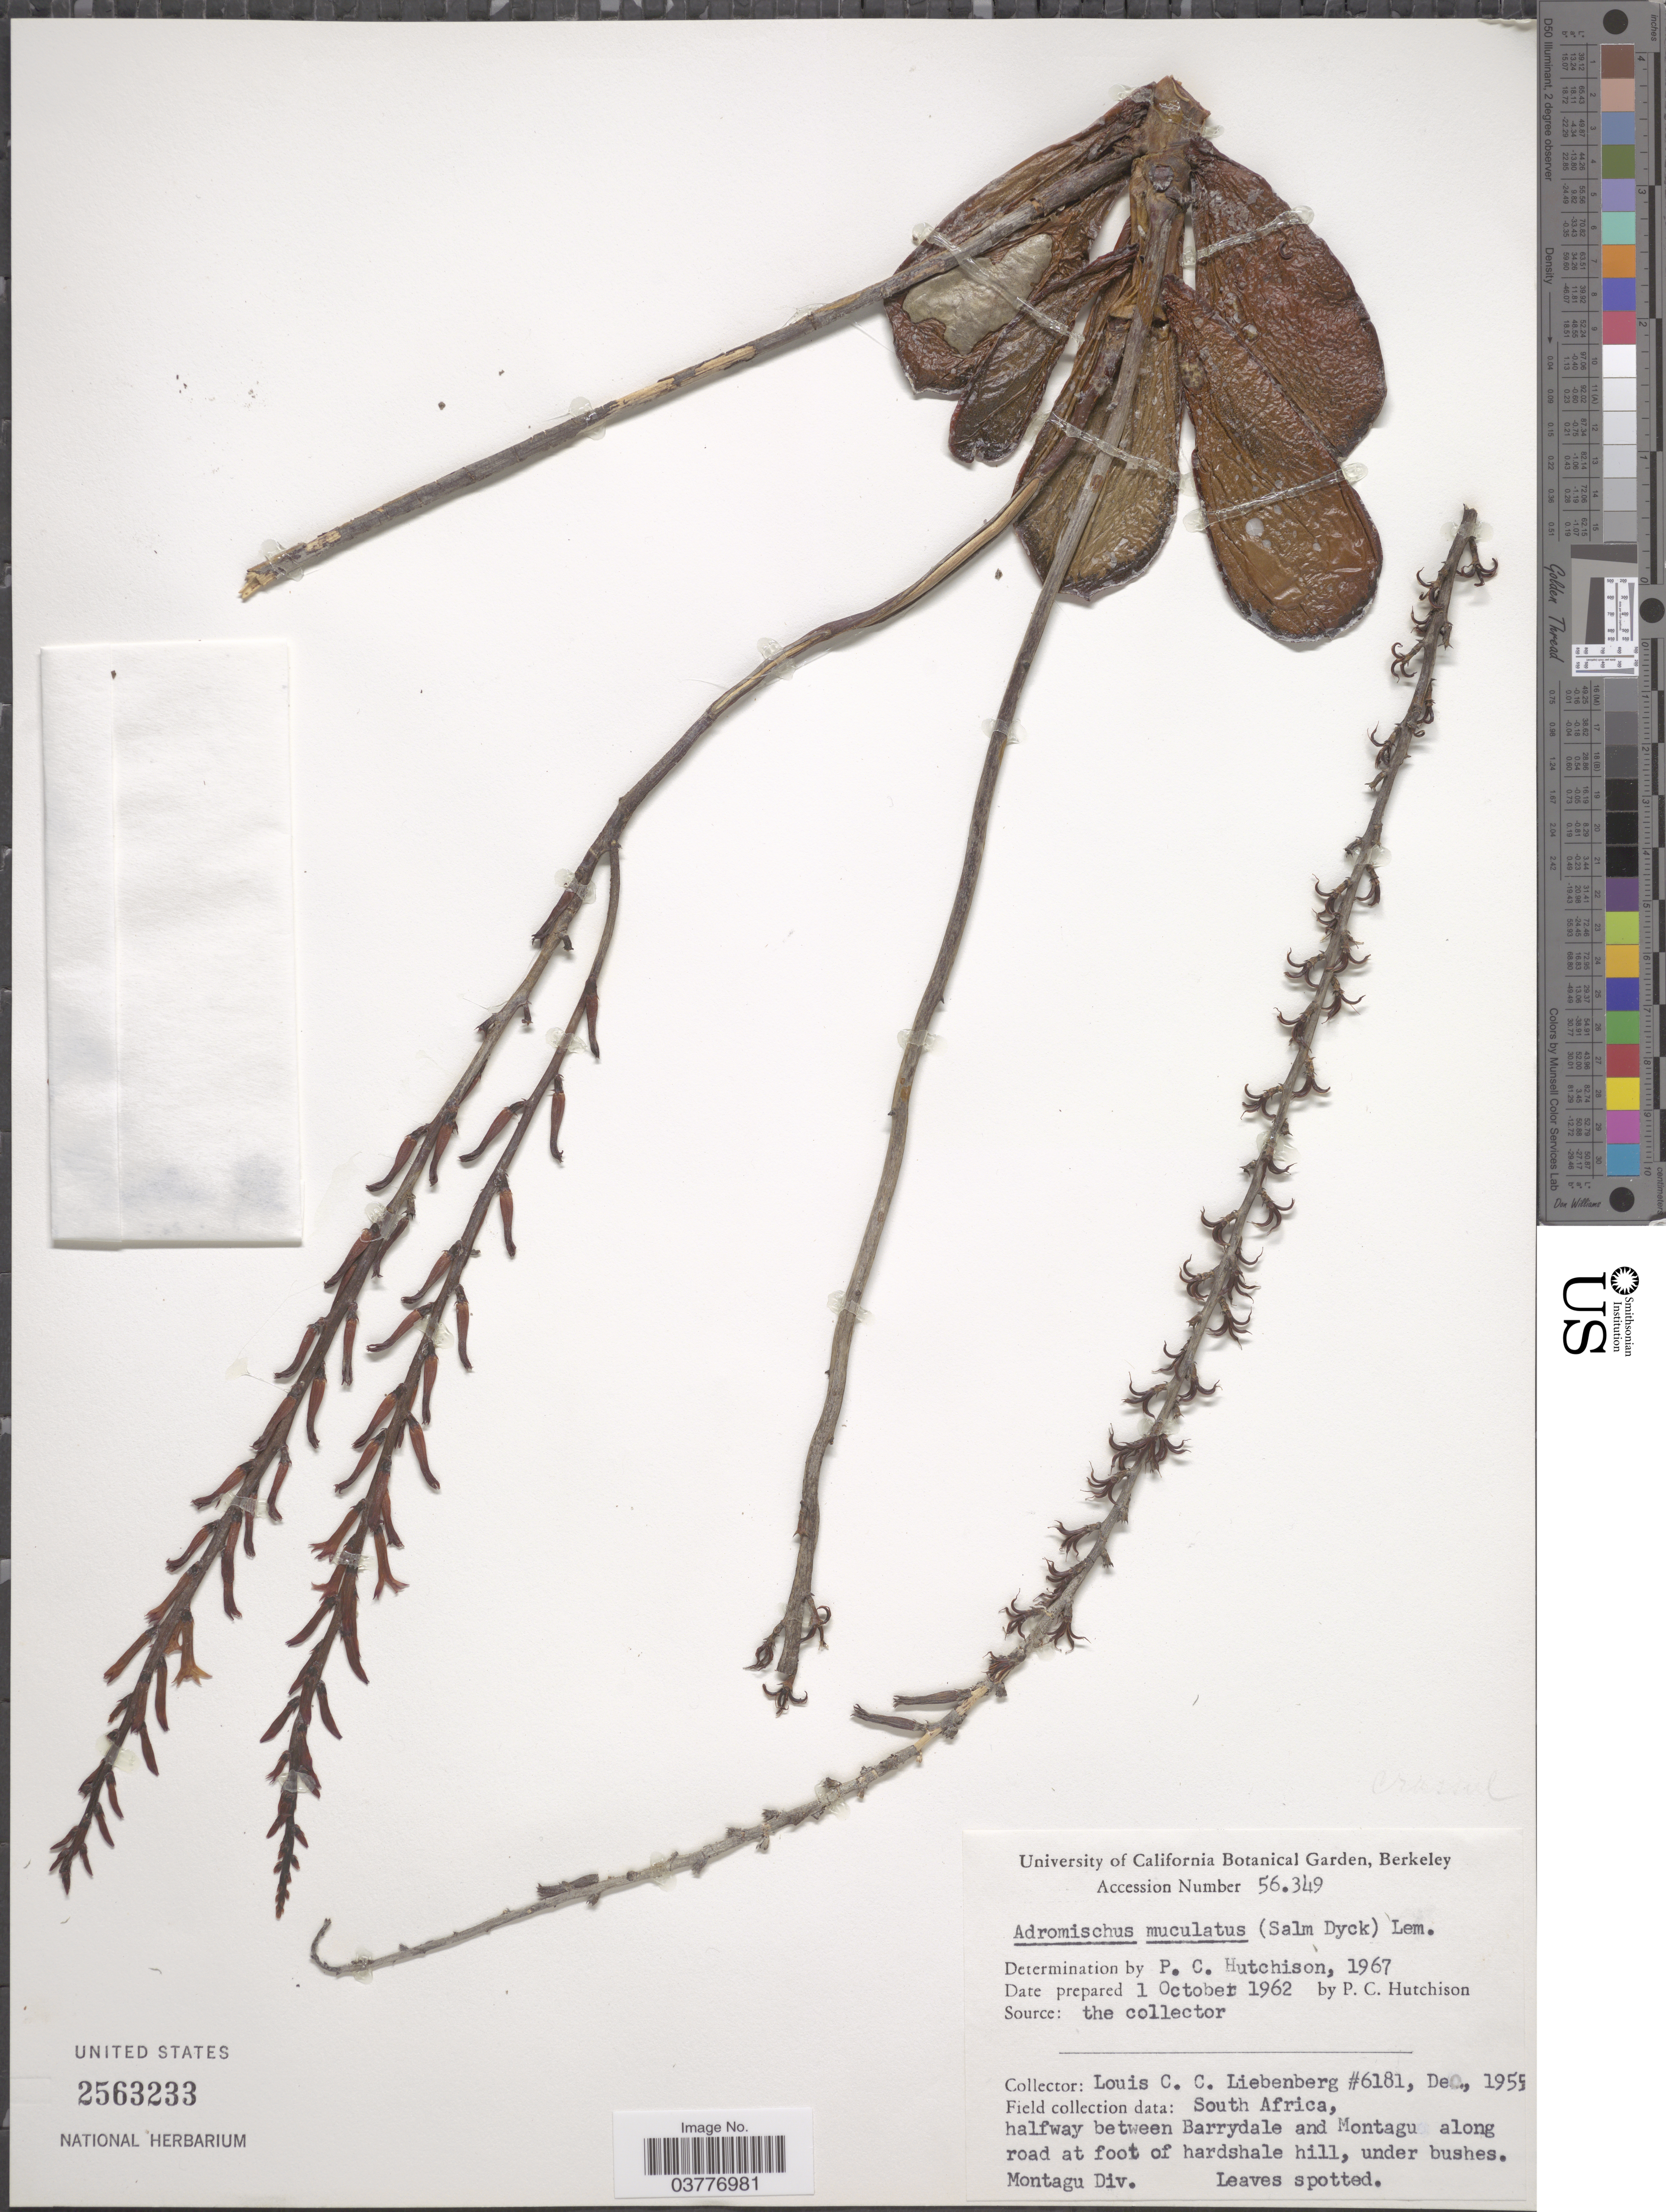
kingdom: Plantae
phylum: Tracheophyta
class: Magnoliopsida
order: Saxifragales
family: Crassulaceae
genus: Adromischus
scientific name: Adromischus maculatus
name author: (Salm-Dyck) Lem.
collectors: P. C. Hutchison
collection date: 1962-10-01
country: United States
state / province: California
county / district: Alameda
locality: University of California Botanical Garden, Berkeley.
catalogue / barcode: US 2563233